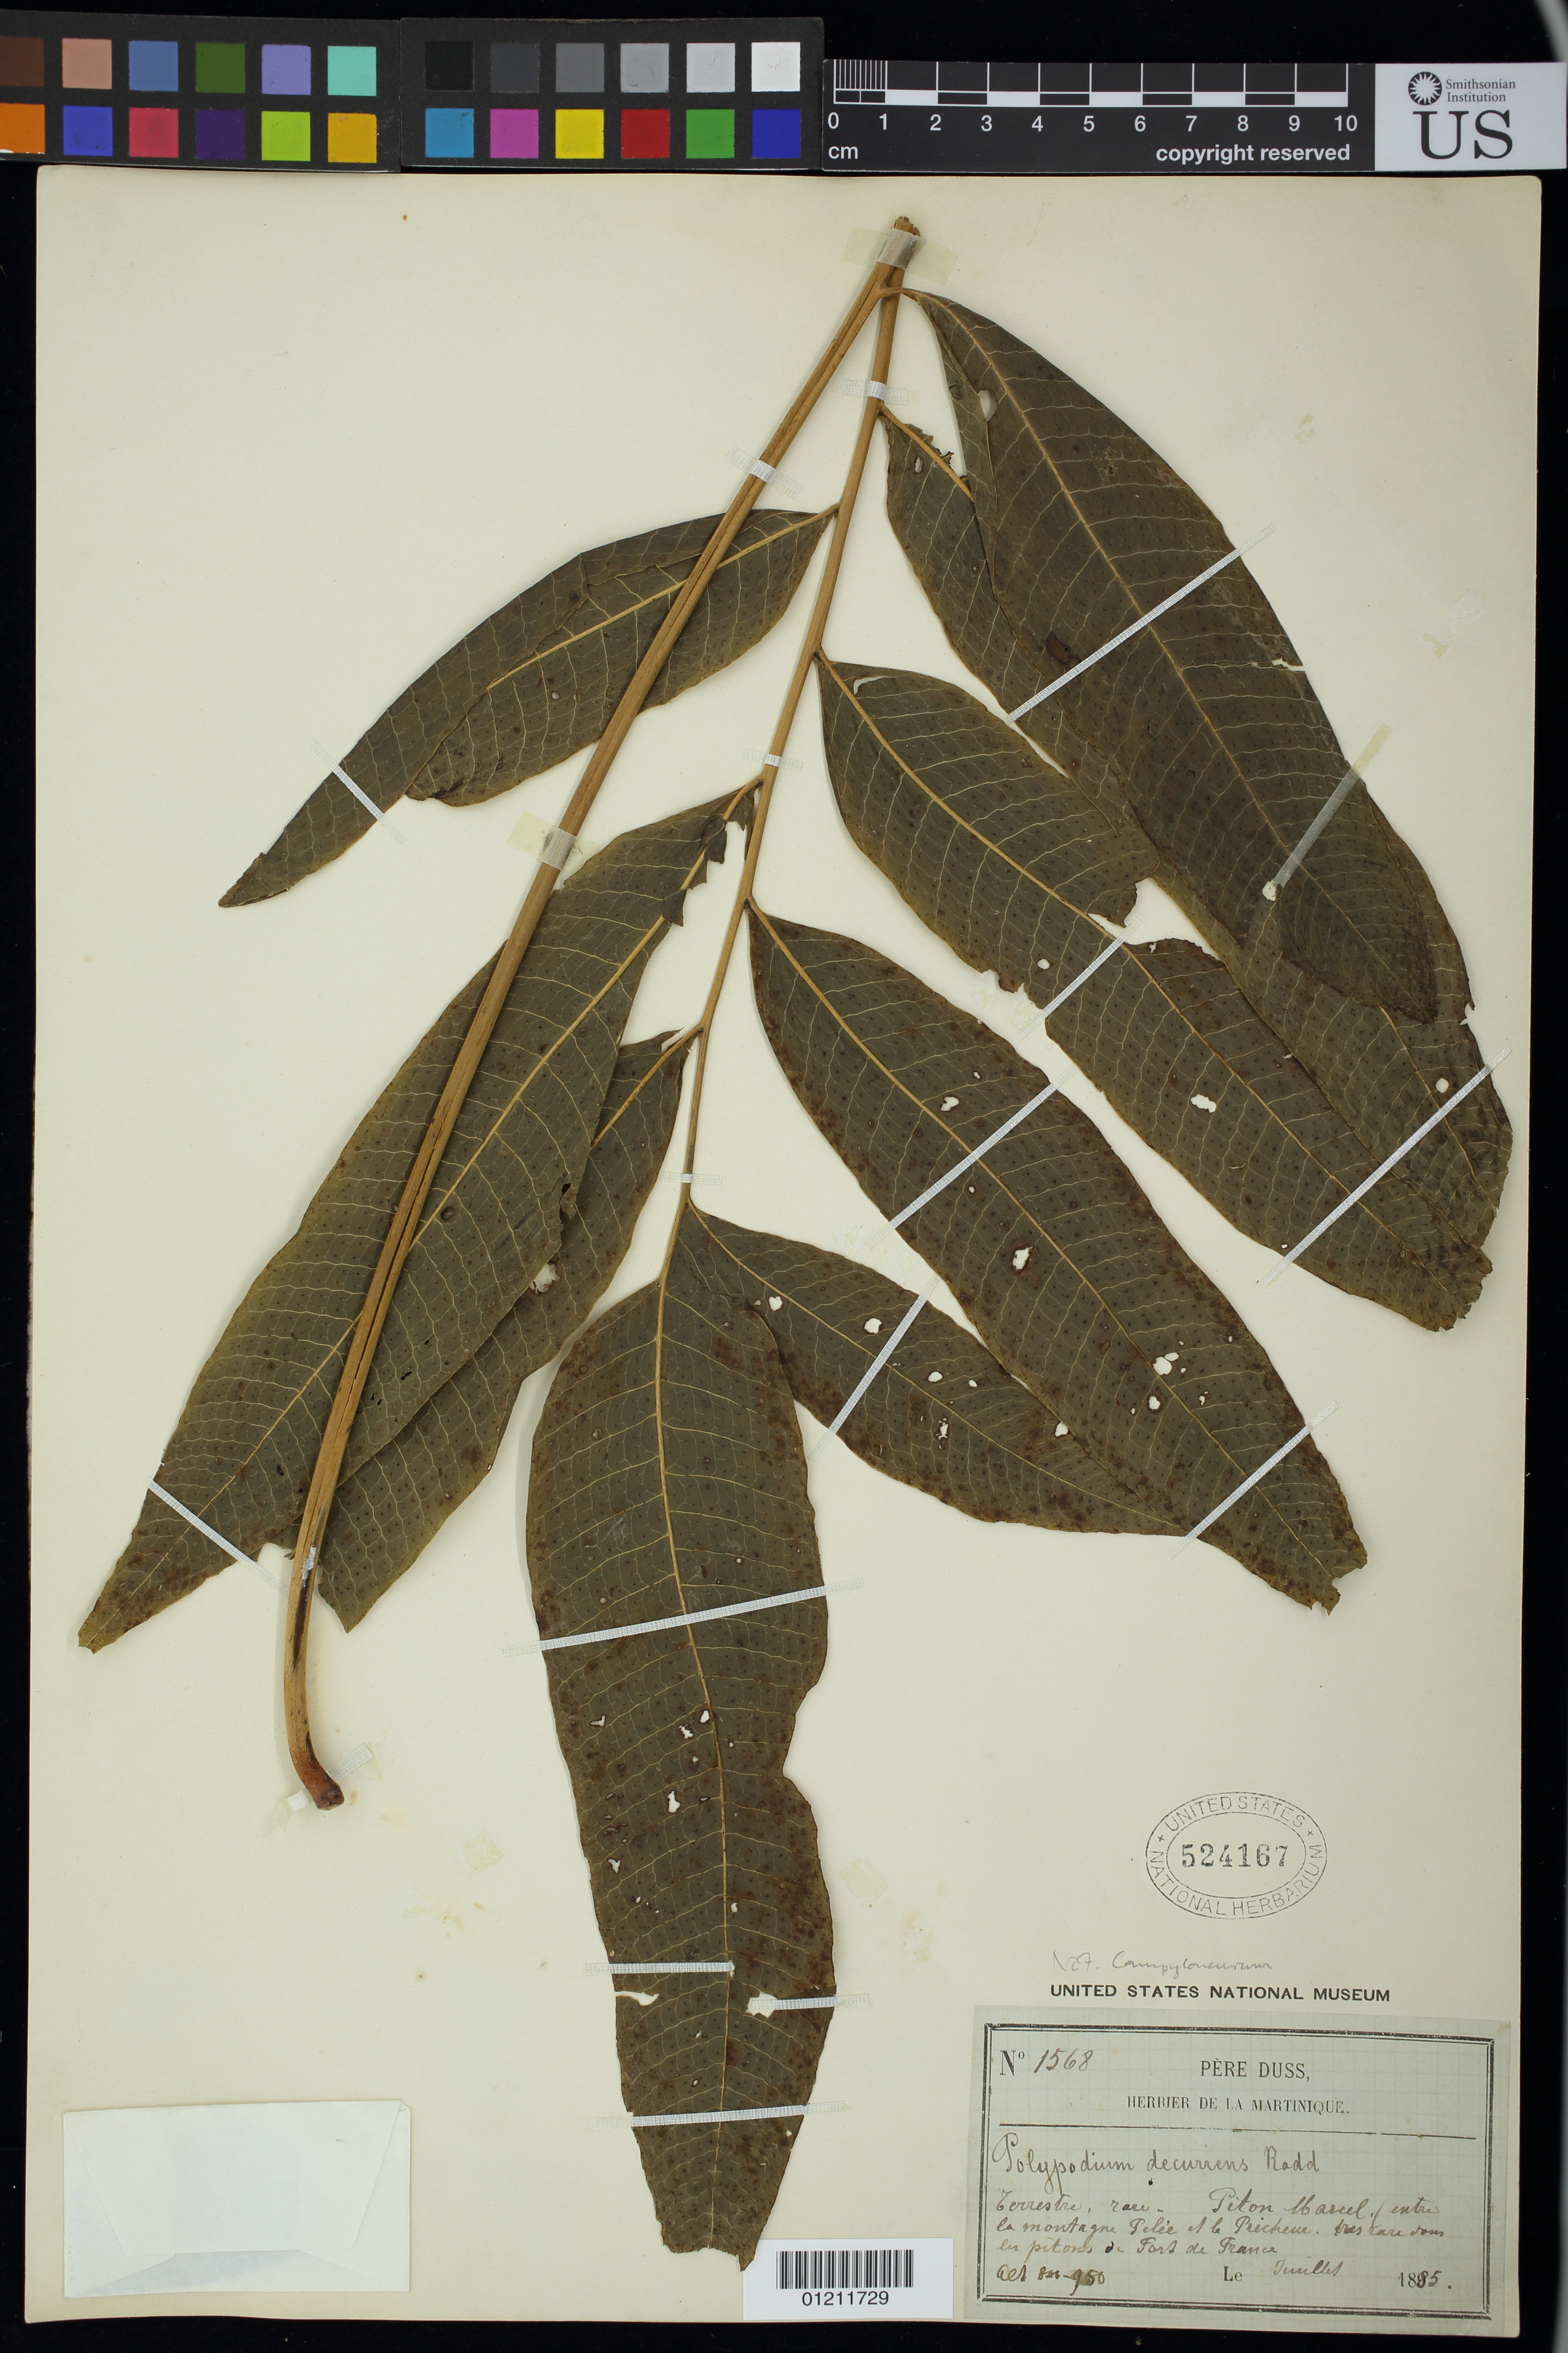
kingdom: Plantae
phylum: Tracheophyta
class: Magnoliopsida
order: Fabales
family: Fabaceae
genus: Dunbaria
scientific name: Dunbaria villosa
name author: (Thunb.) Makino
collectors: S. Sonohara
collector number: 5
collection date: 1951-07-25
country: Japan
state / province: Okinawa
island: Ryukyu s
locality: Tachu, Ie-jima (foot of a quartzite hill)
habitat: Quartzite hill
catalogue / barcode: US 2093057